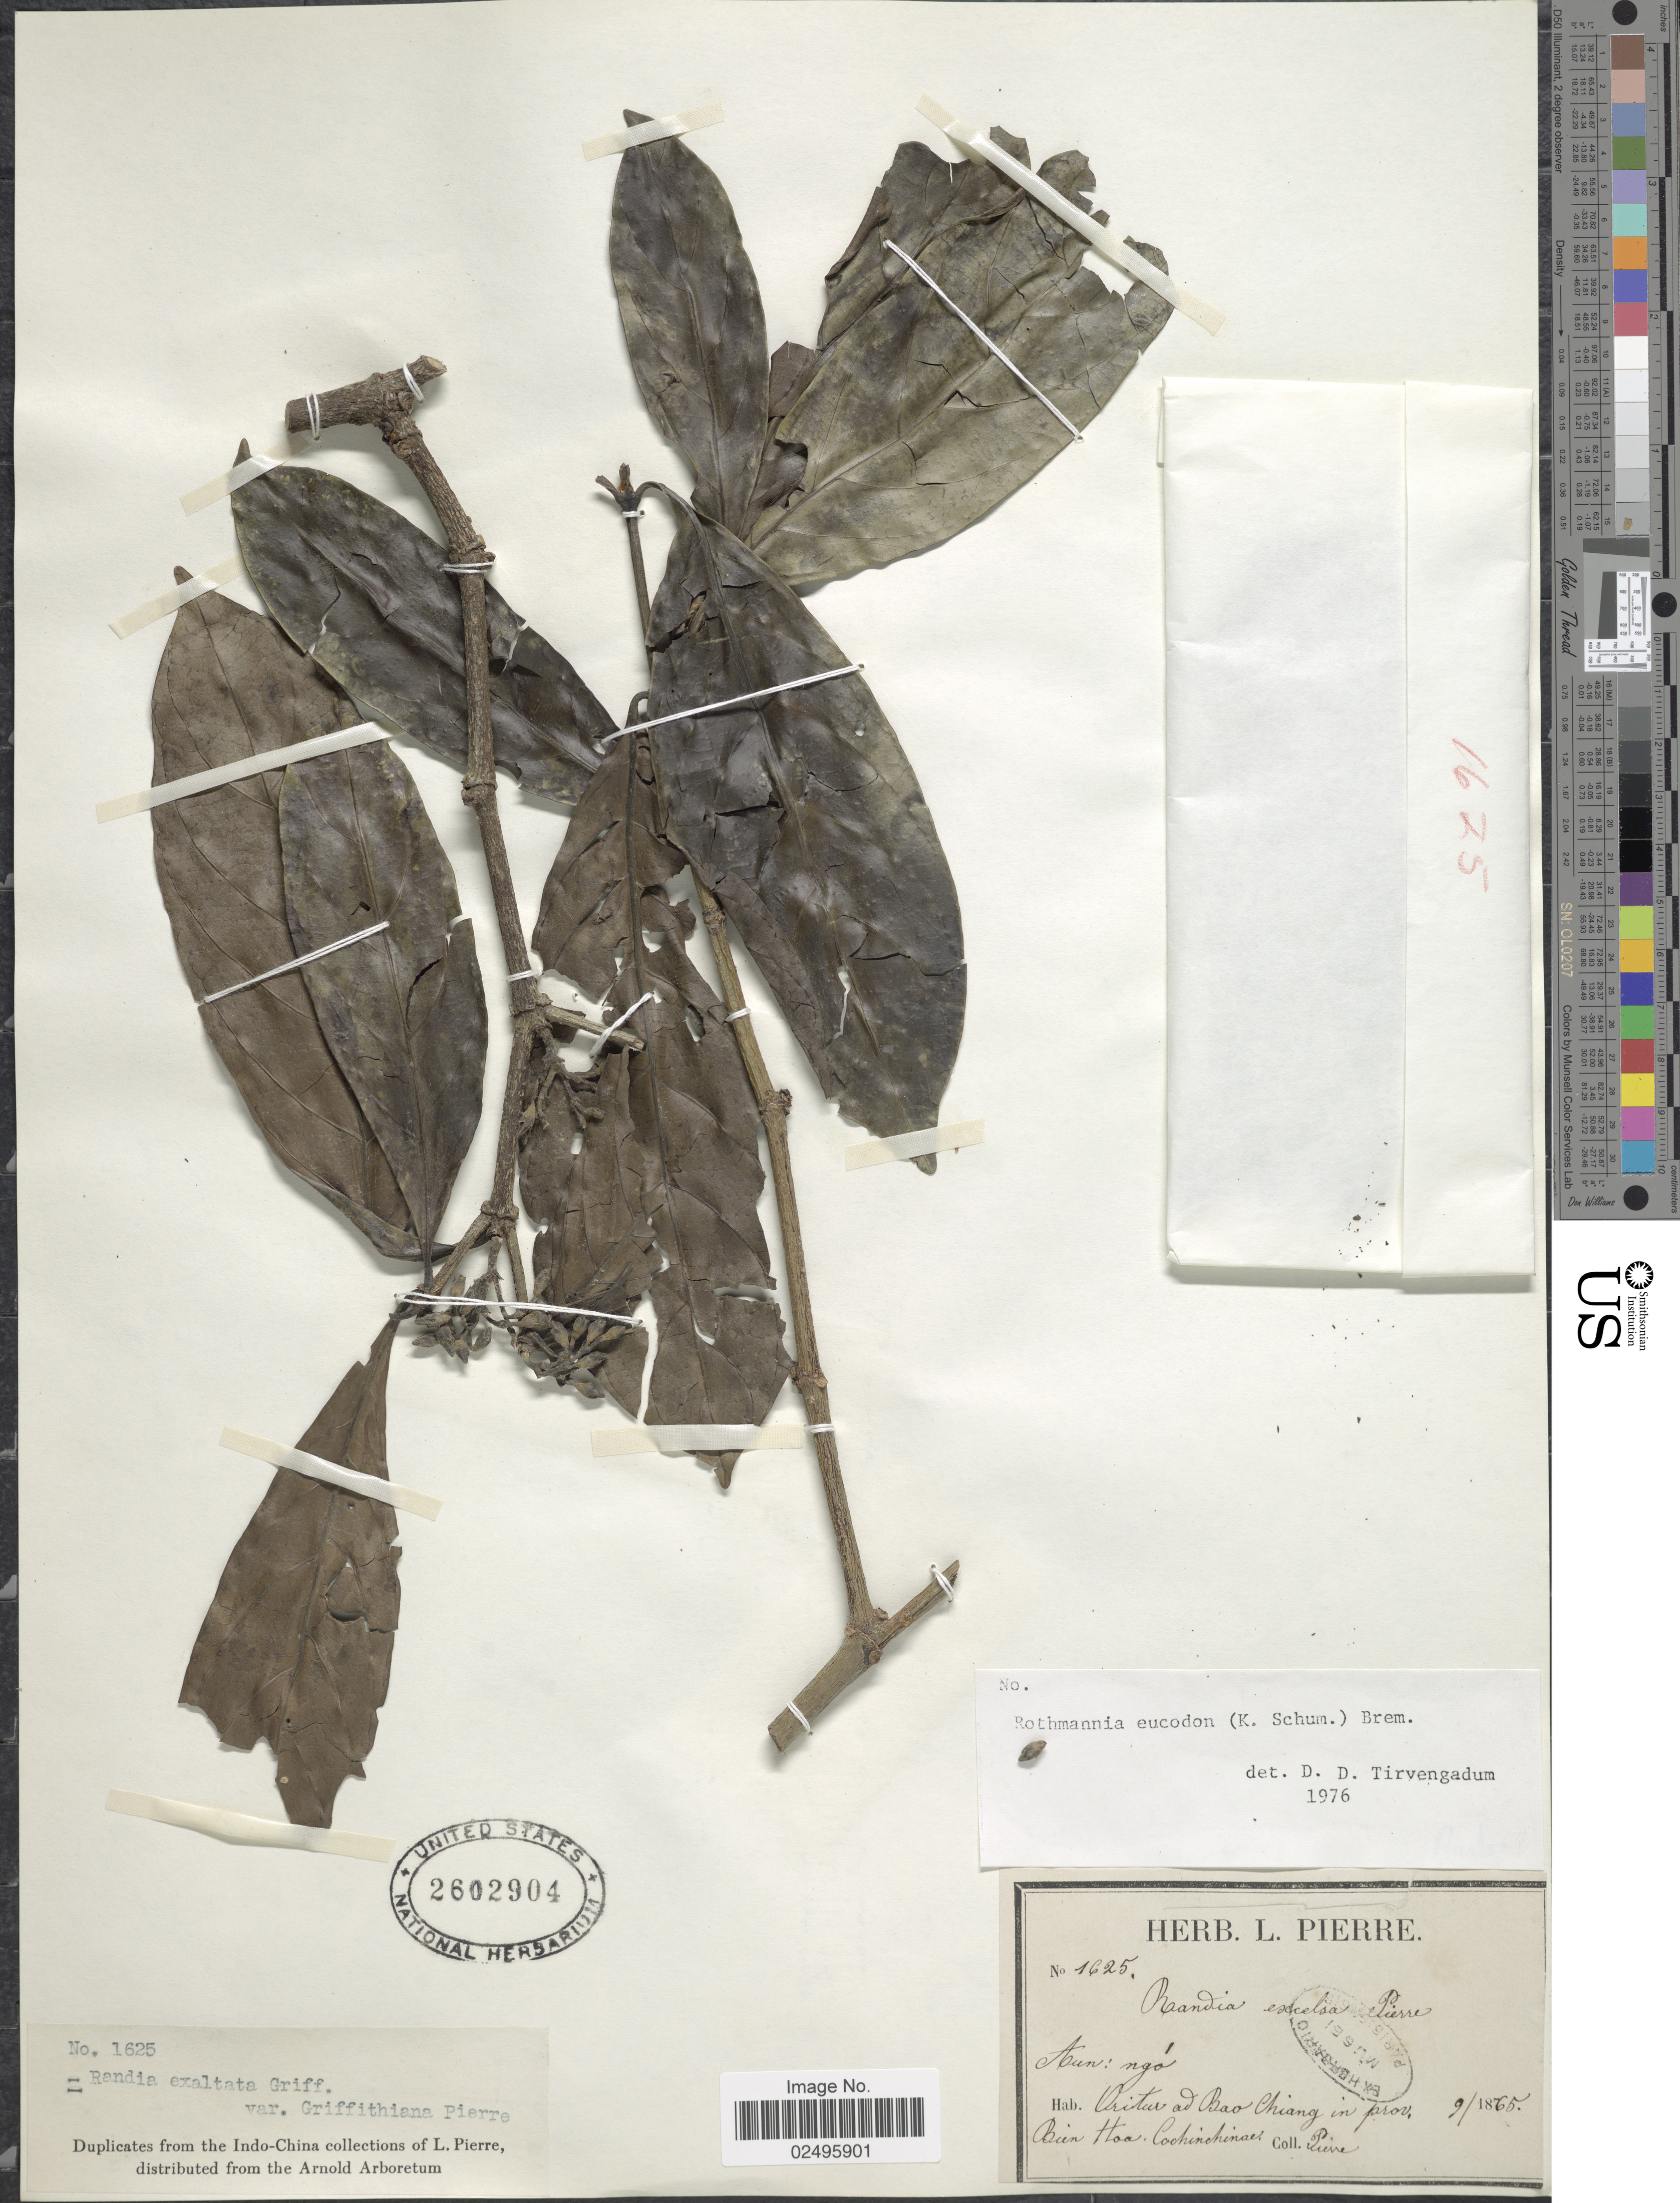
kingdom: Plantae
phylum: Tracheophyta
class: Magnoliopsida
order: Gentianales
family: Rubiaceae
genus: Rothmannia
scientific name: Rothmannia eucodon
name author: (K. Schum.) Bremek.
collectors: -- Pierre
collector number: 1625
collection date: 1865-09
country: Vietnam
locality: Aun: ngo. Oritur ad Bao Chiang in prov. Bien Hoa, Cochinchina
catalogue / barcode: US 2602904